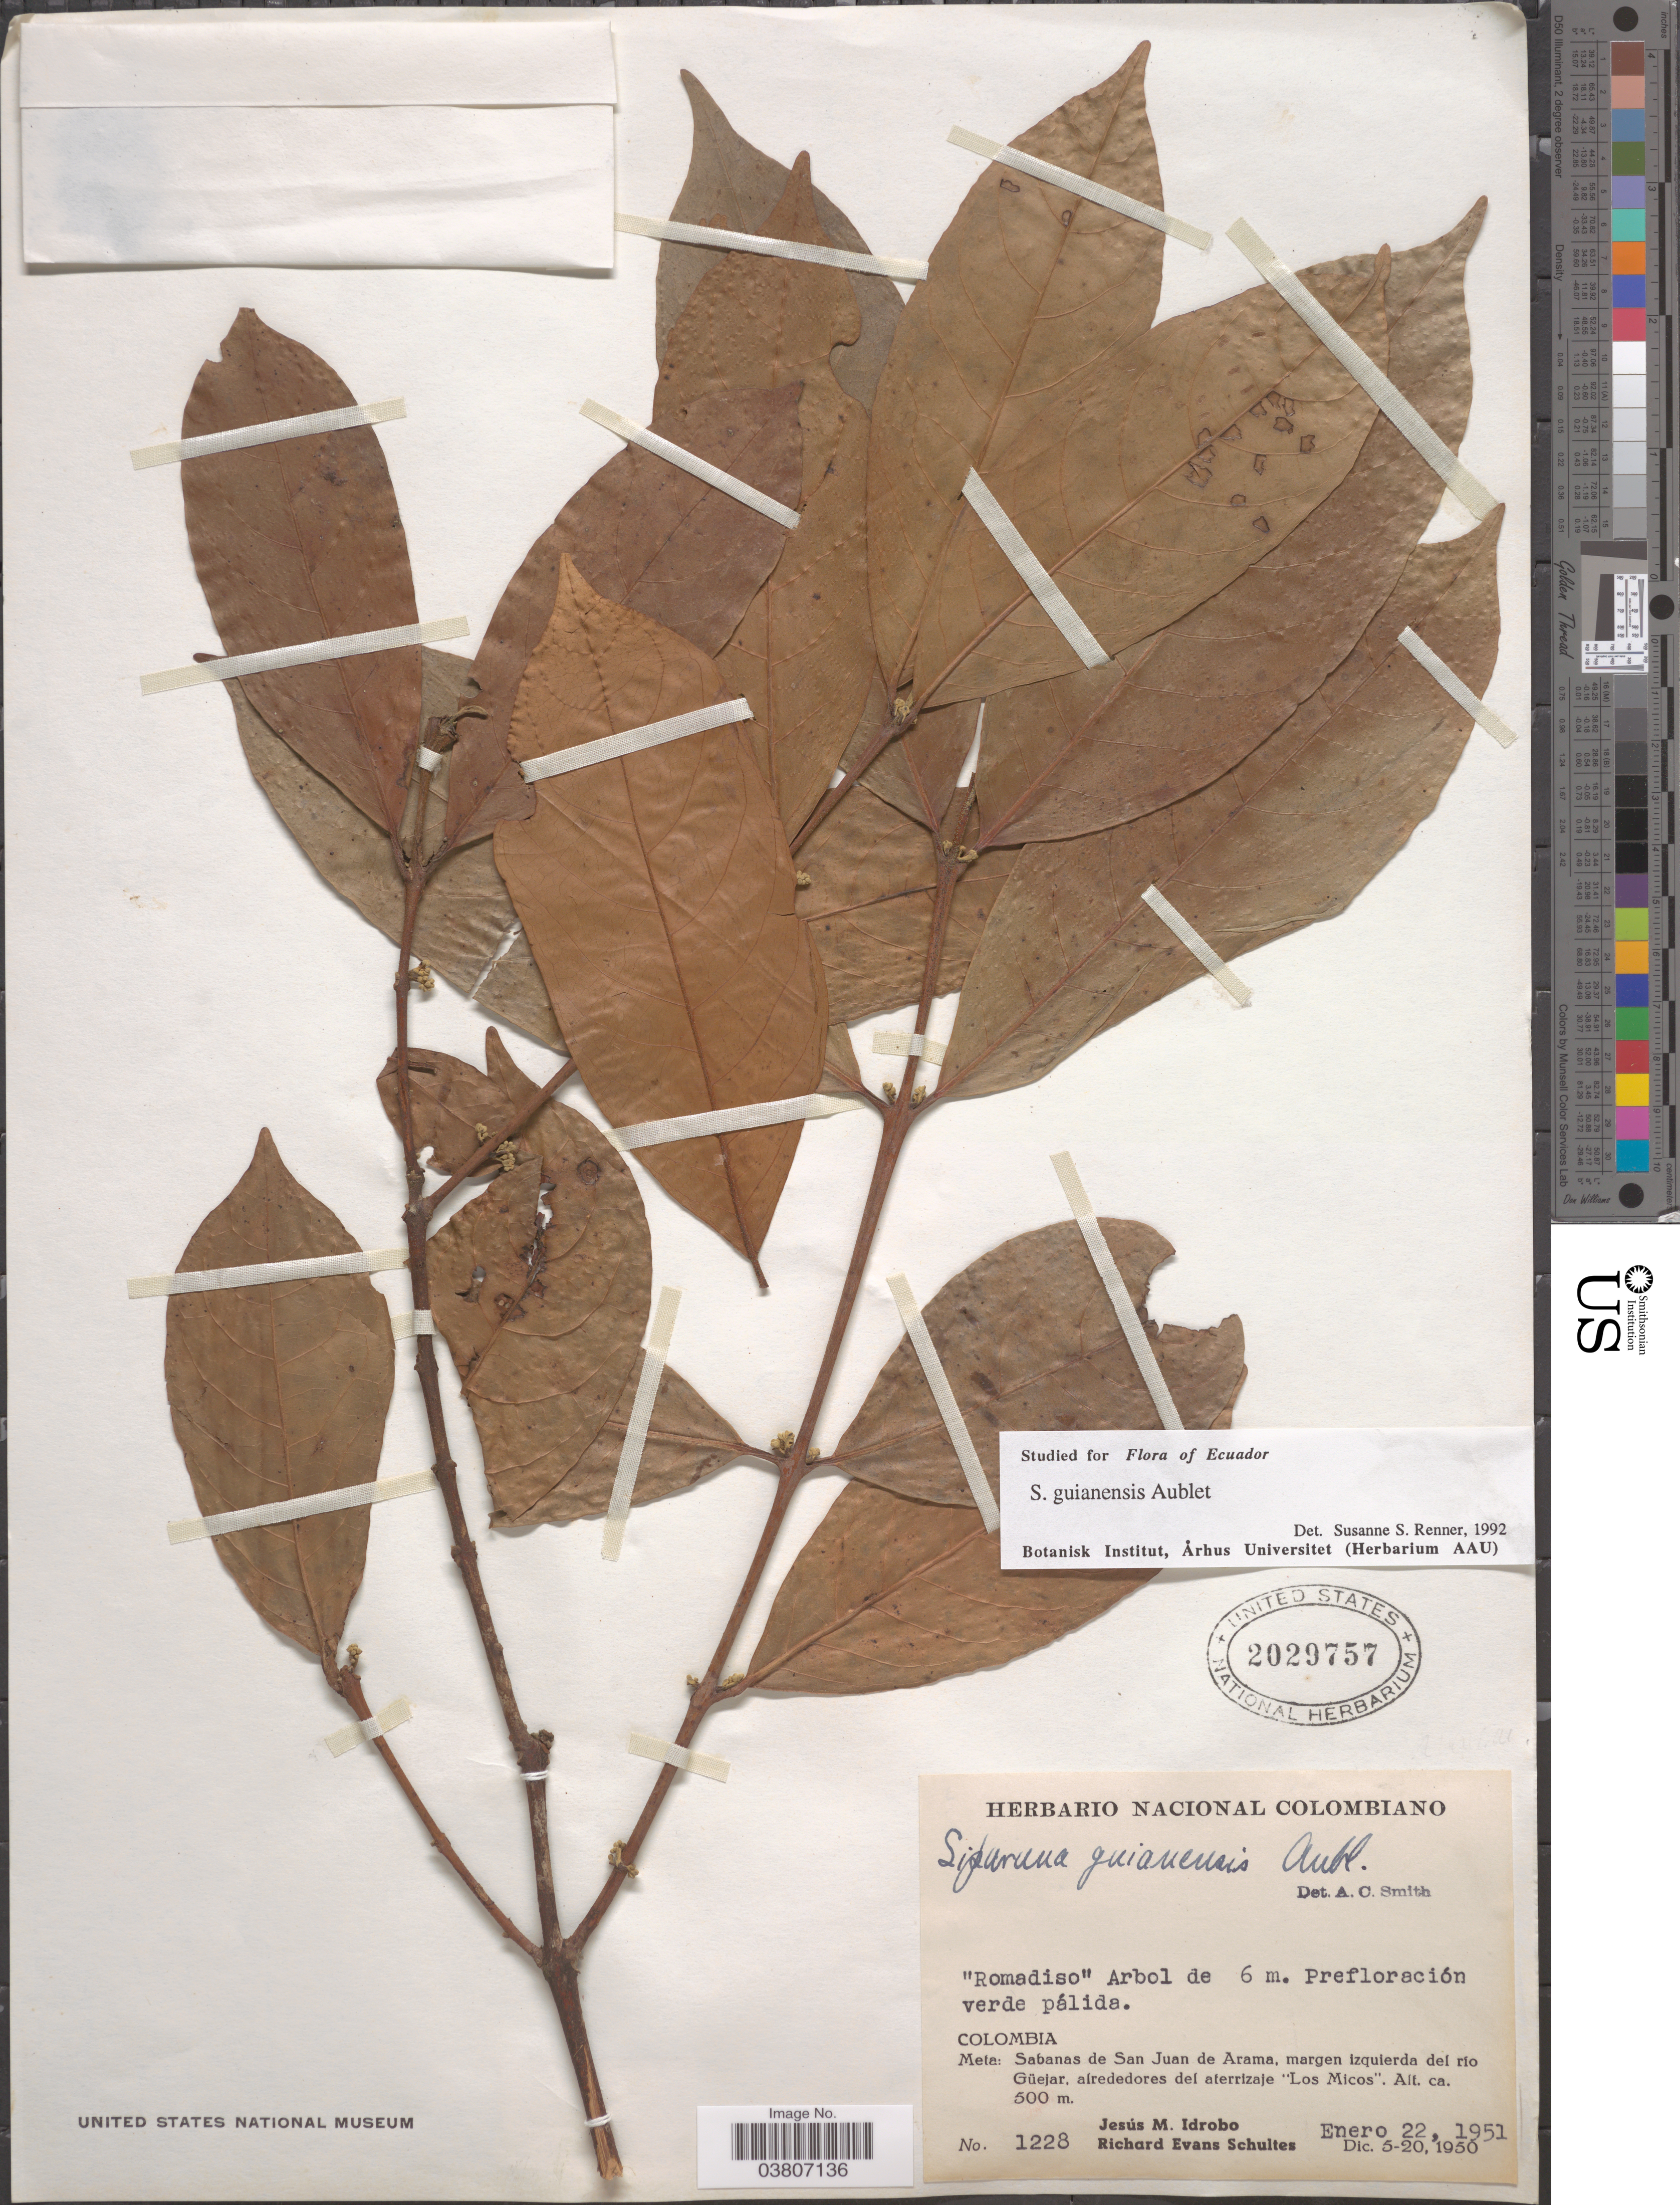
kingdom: Plantae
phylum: Tracheophyta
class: Magnoliopsida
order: Laurales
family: Siparunaceae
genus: Siparuna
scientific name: Siparuna guianensis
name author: Aubl.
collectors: R. E. Schultes & J. M. Idrobo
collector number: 1228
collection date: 1951-01-22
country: Colombia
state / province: Meta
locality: Sabanas de San Juan de Arama, margen izquierda del río Güejar, alrededores del aterrizale 'Los Micos'.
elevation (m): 500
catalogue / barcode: US 2029757